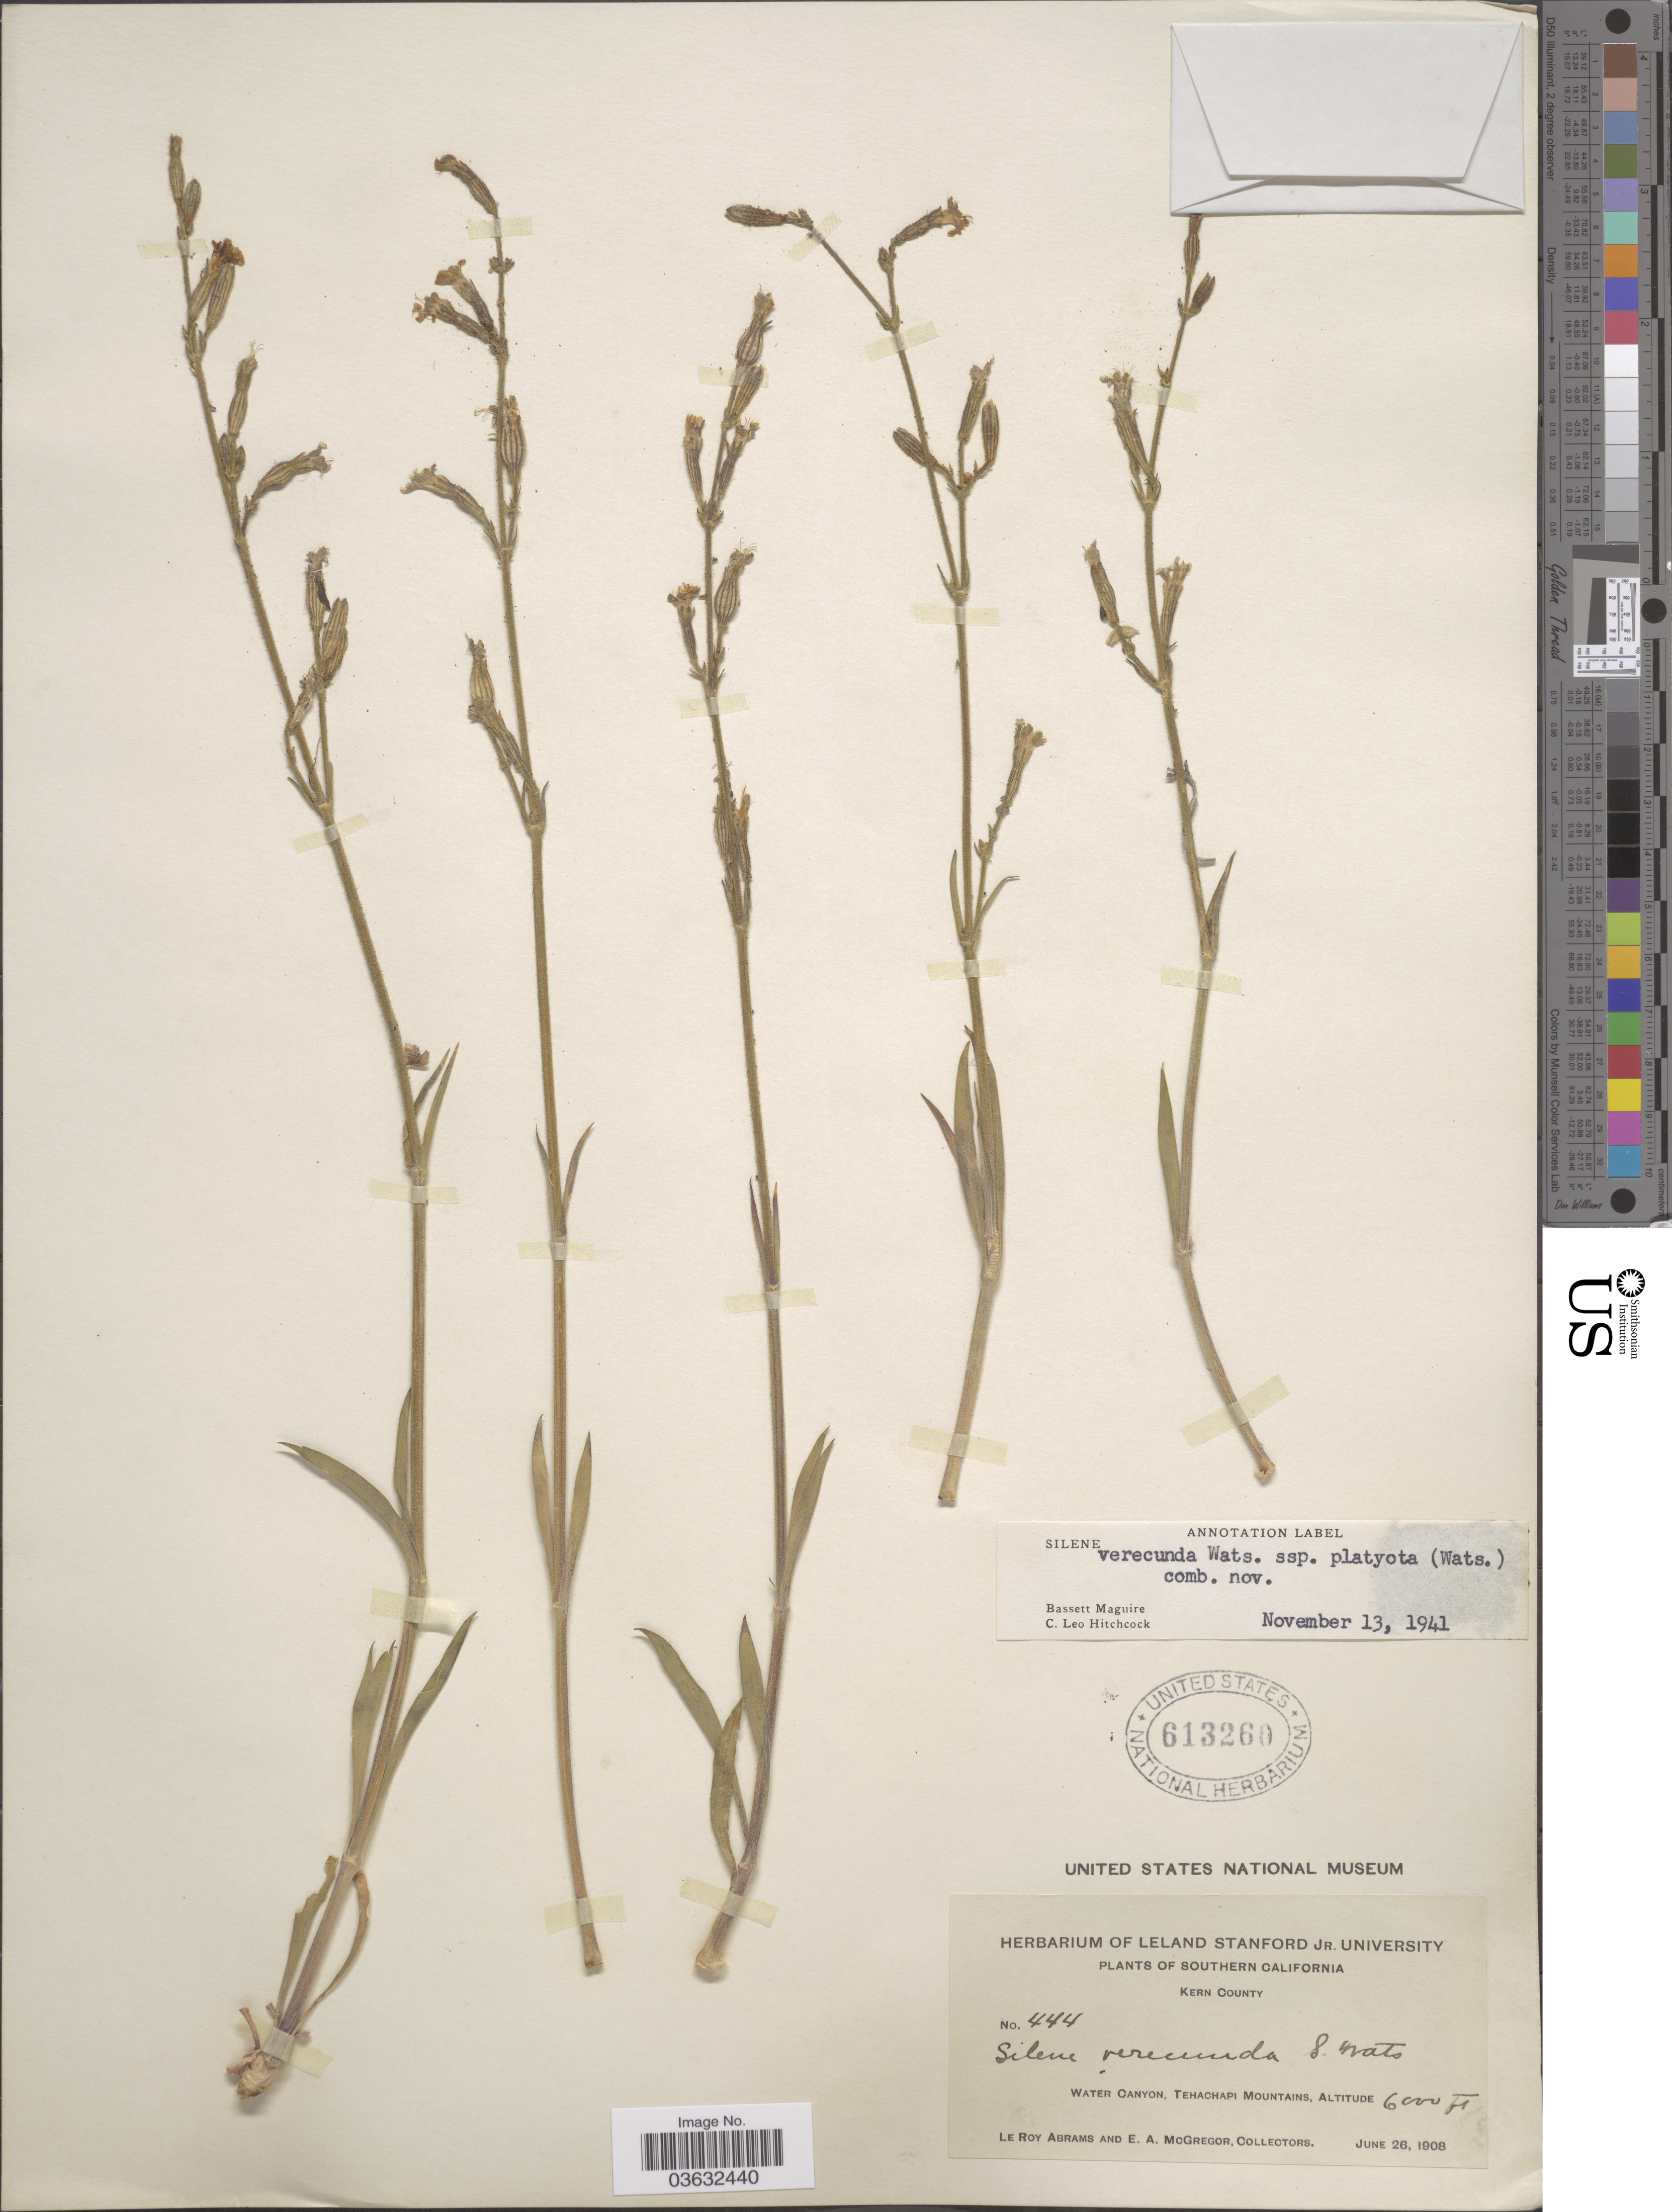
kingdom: Plantae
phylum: Tracheophyta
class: Magnoliopsida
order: Caryophyllales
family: Caryophyllaceae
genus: Silene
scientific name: Silene verecunda subsp. platyota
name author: (S. Watson) C.L. Hitchc. & Maguire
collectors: L. Abrams & E. A. McGregor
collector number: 444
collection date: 1908-06-26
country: United States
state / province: California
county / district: Kern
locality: Southern California. Kern County. Water Canyon, Tehachapi Mountains.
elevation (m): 1829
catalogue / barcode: US 613260